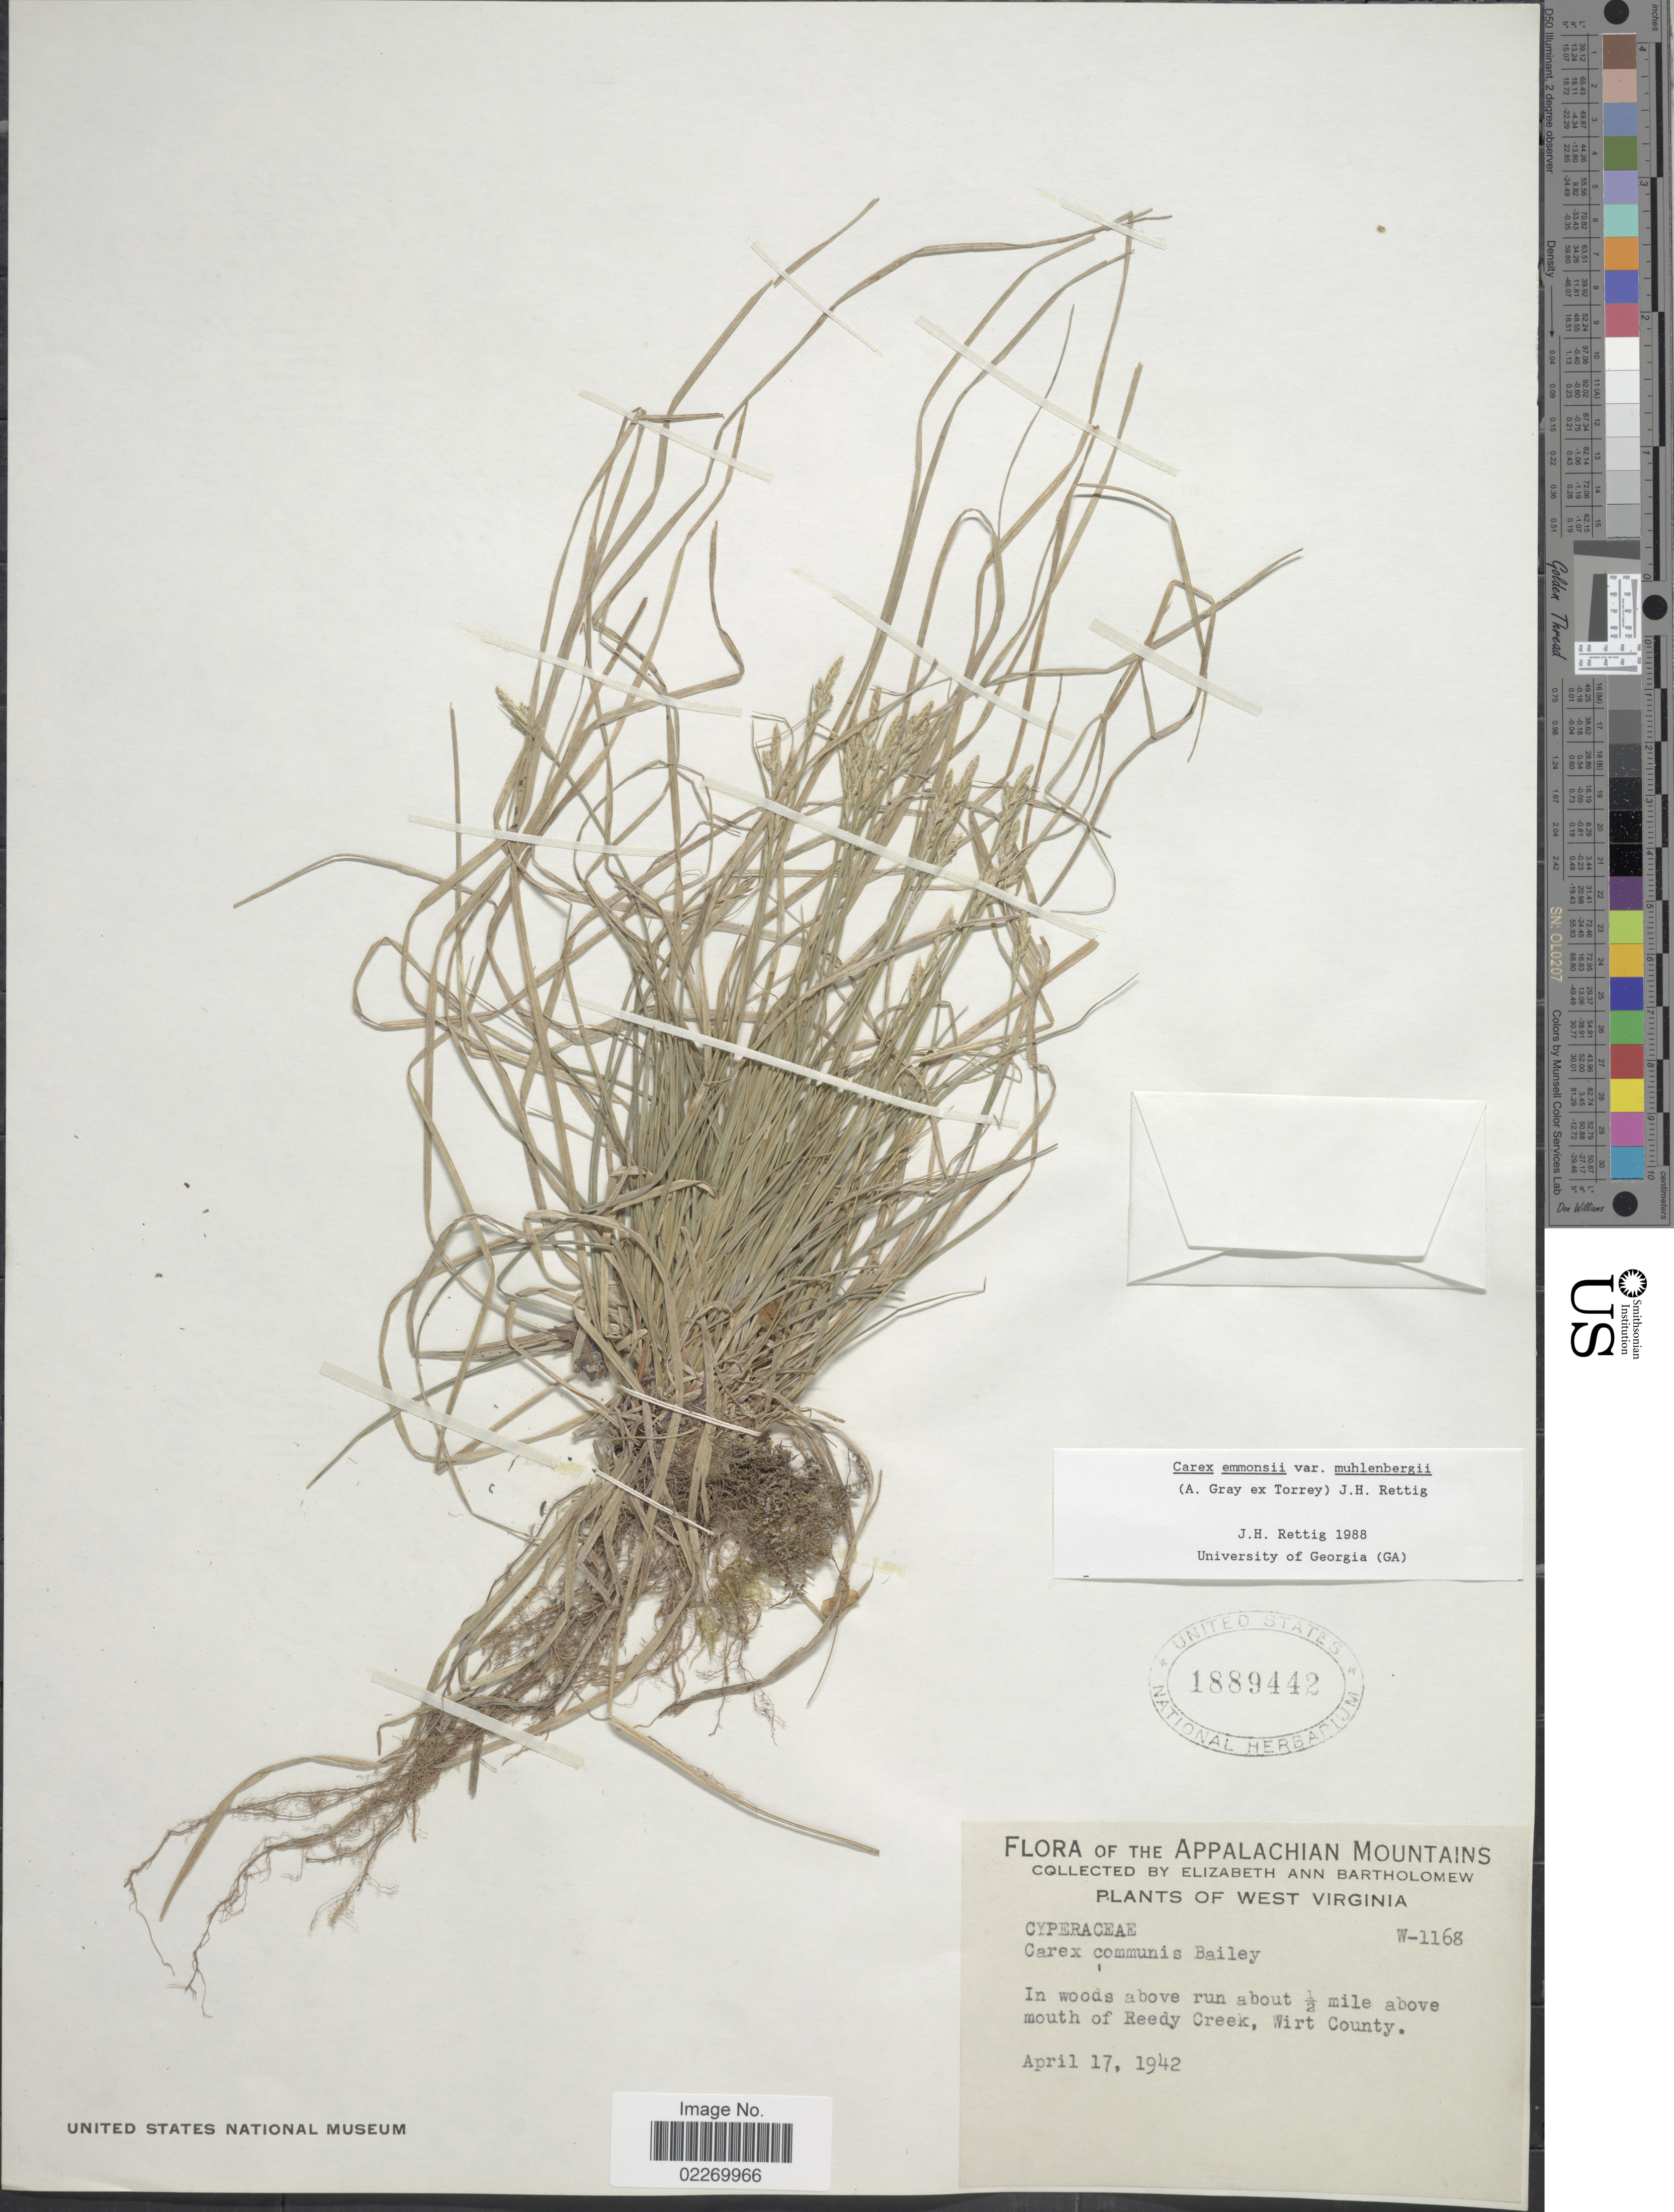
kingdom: Plantae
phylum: Tracheophyta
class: Liliopsida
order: Poales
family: Cyperaceae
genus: Carex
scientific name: Carex albicans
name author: Willd. ex Spreng.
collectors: E. Bartholomew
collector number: W-1168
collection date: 1942-04-17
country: United States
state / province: West Virginia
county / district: Wirt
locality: Appalachan Mountains. In woods above run about ½ mile above mouth of Reedy Creek, Wirt County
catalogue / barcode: US 1889442